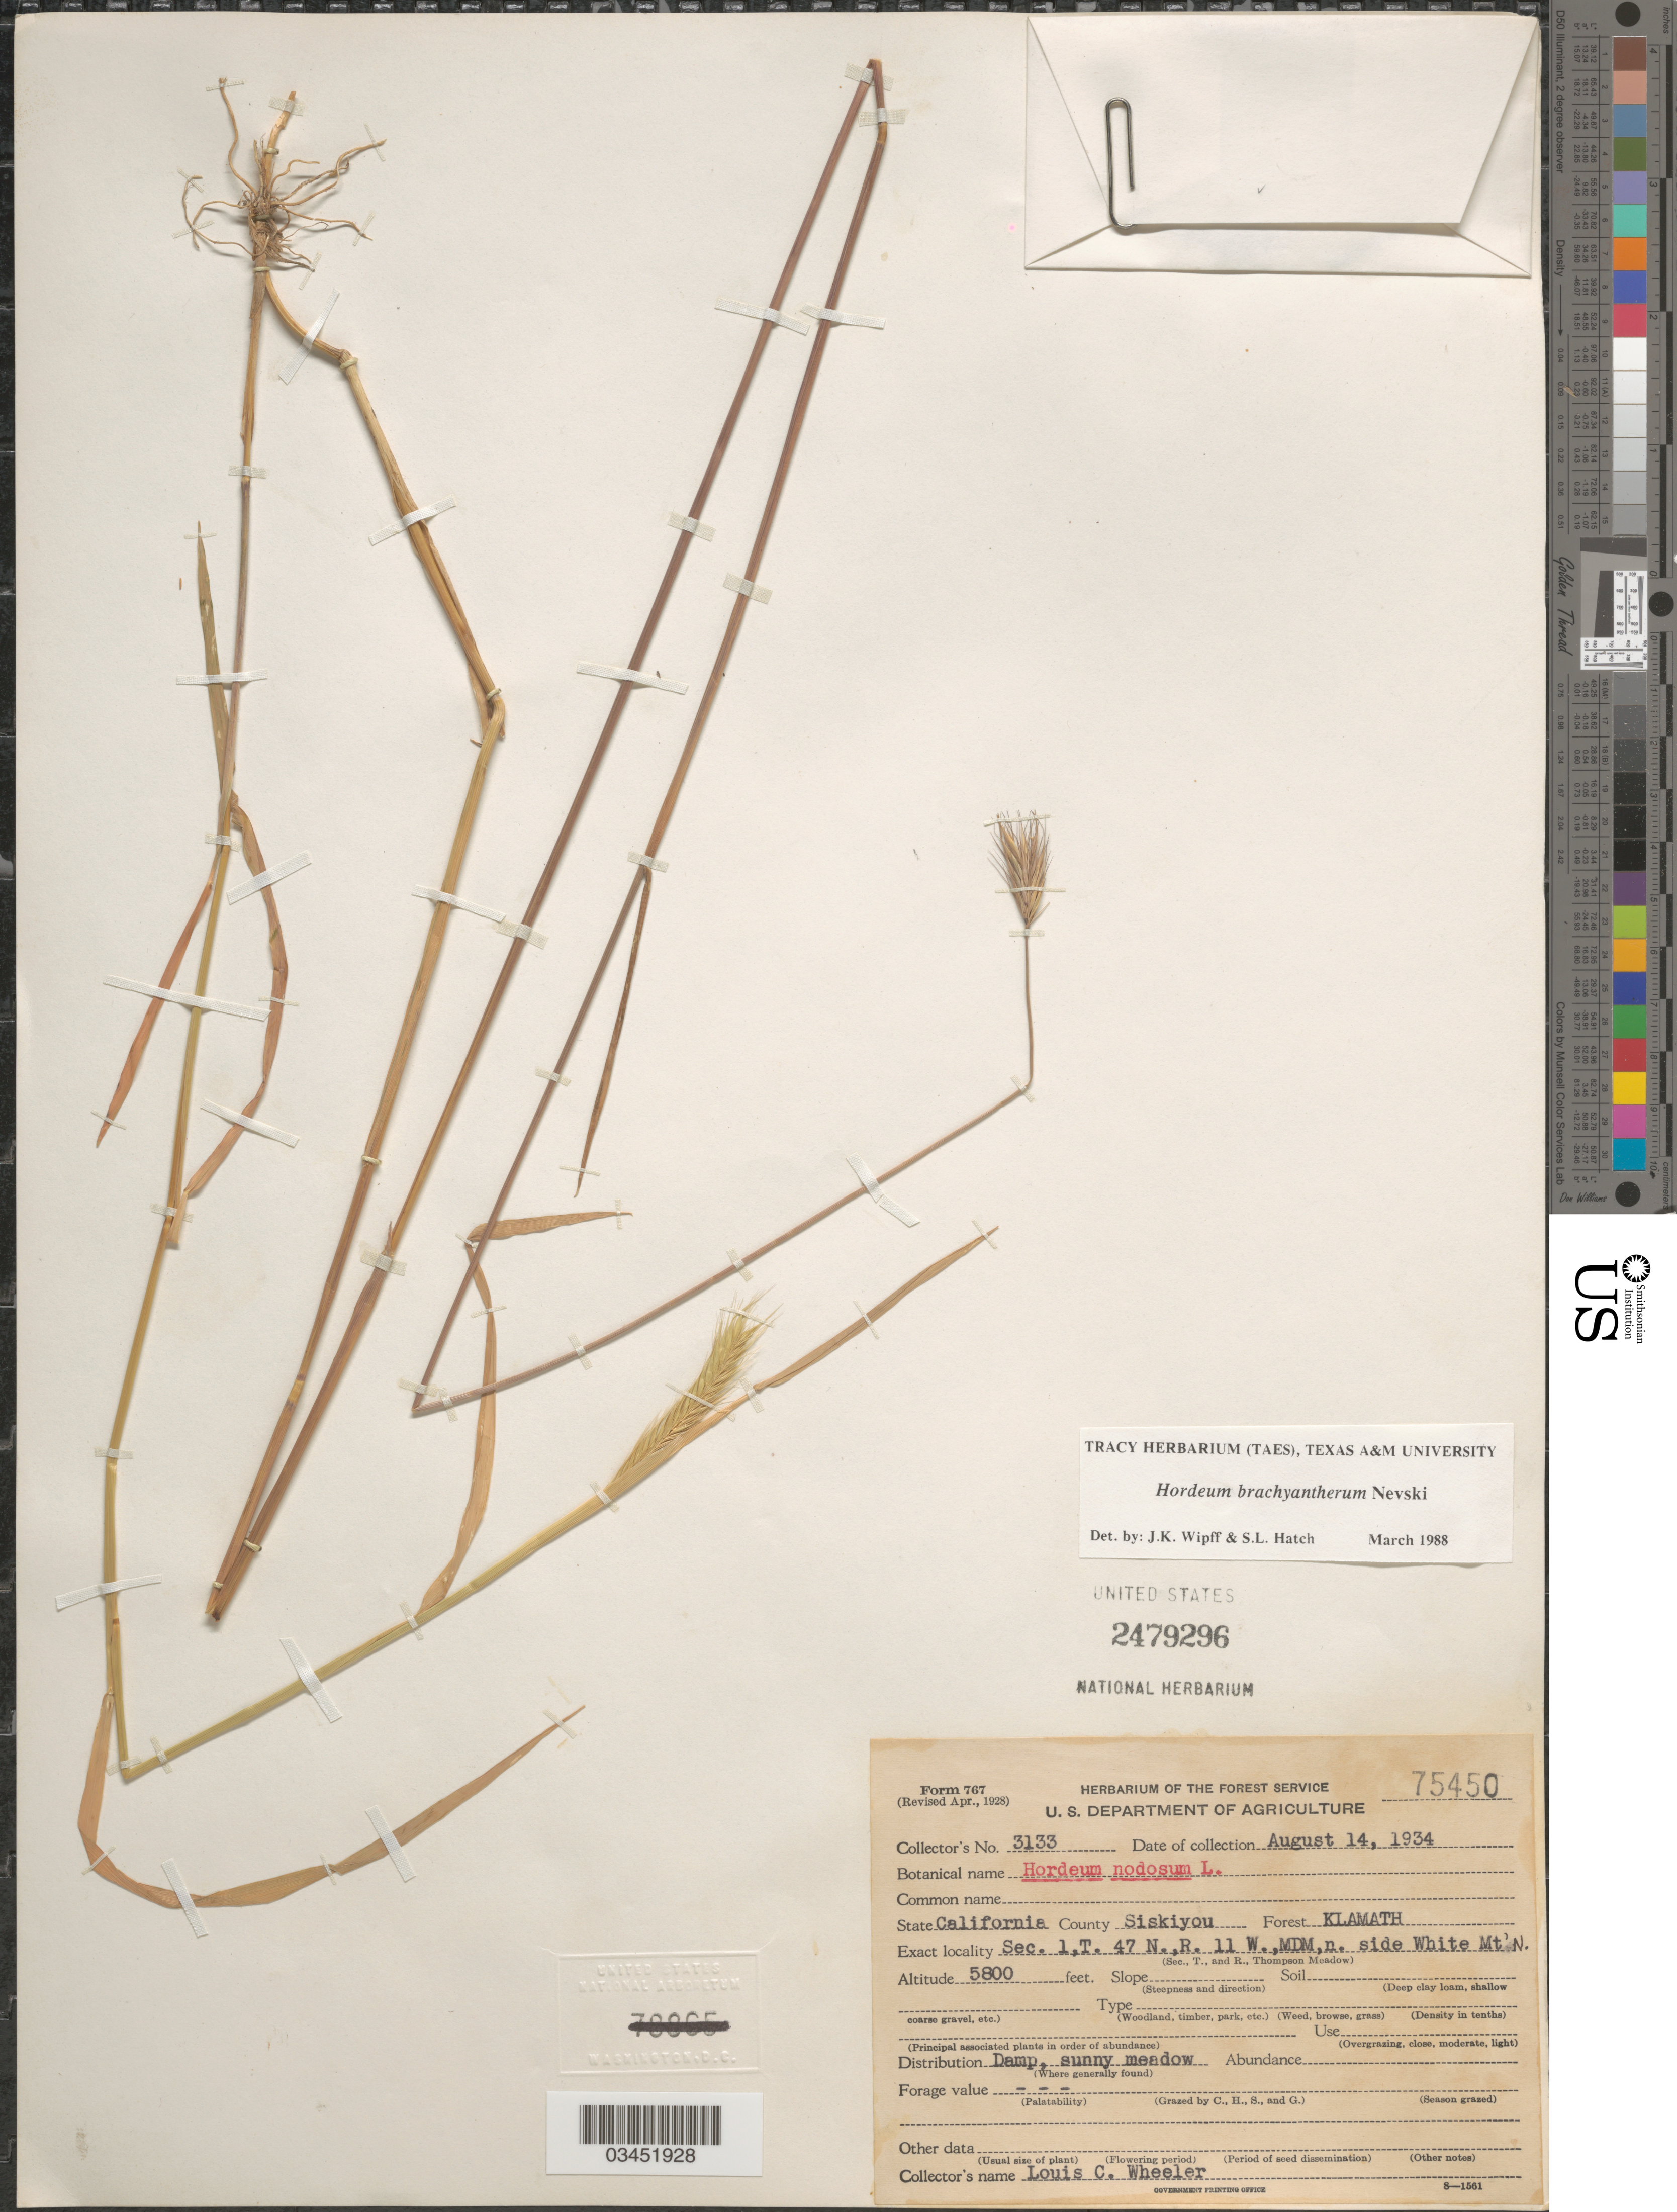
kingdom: Plantae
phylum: Tracheophyta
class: Liliopsida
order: Poales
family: Poaceae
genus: Hordeum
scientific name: Hordeum brachyantherum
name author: Nevski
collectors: L. C. Wheeler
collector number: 3133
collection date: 1934-08-14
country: United States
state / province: California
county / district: Siskiyou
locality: County Siskiyou. Forest Klamath. Sec. 1, T. 47 N., R.11 W., MDM, n. side of White Mtn.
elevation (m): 1768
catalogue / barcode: US 2479296